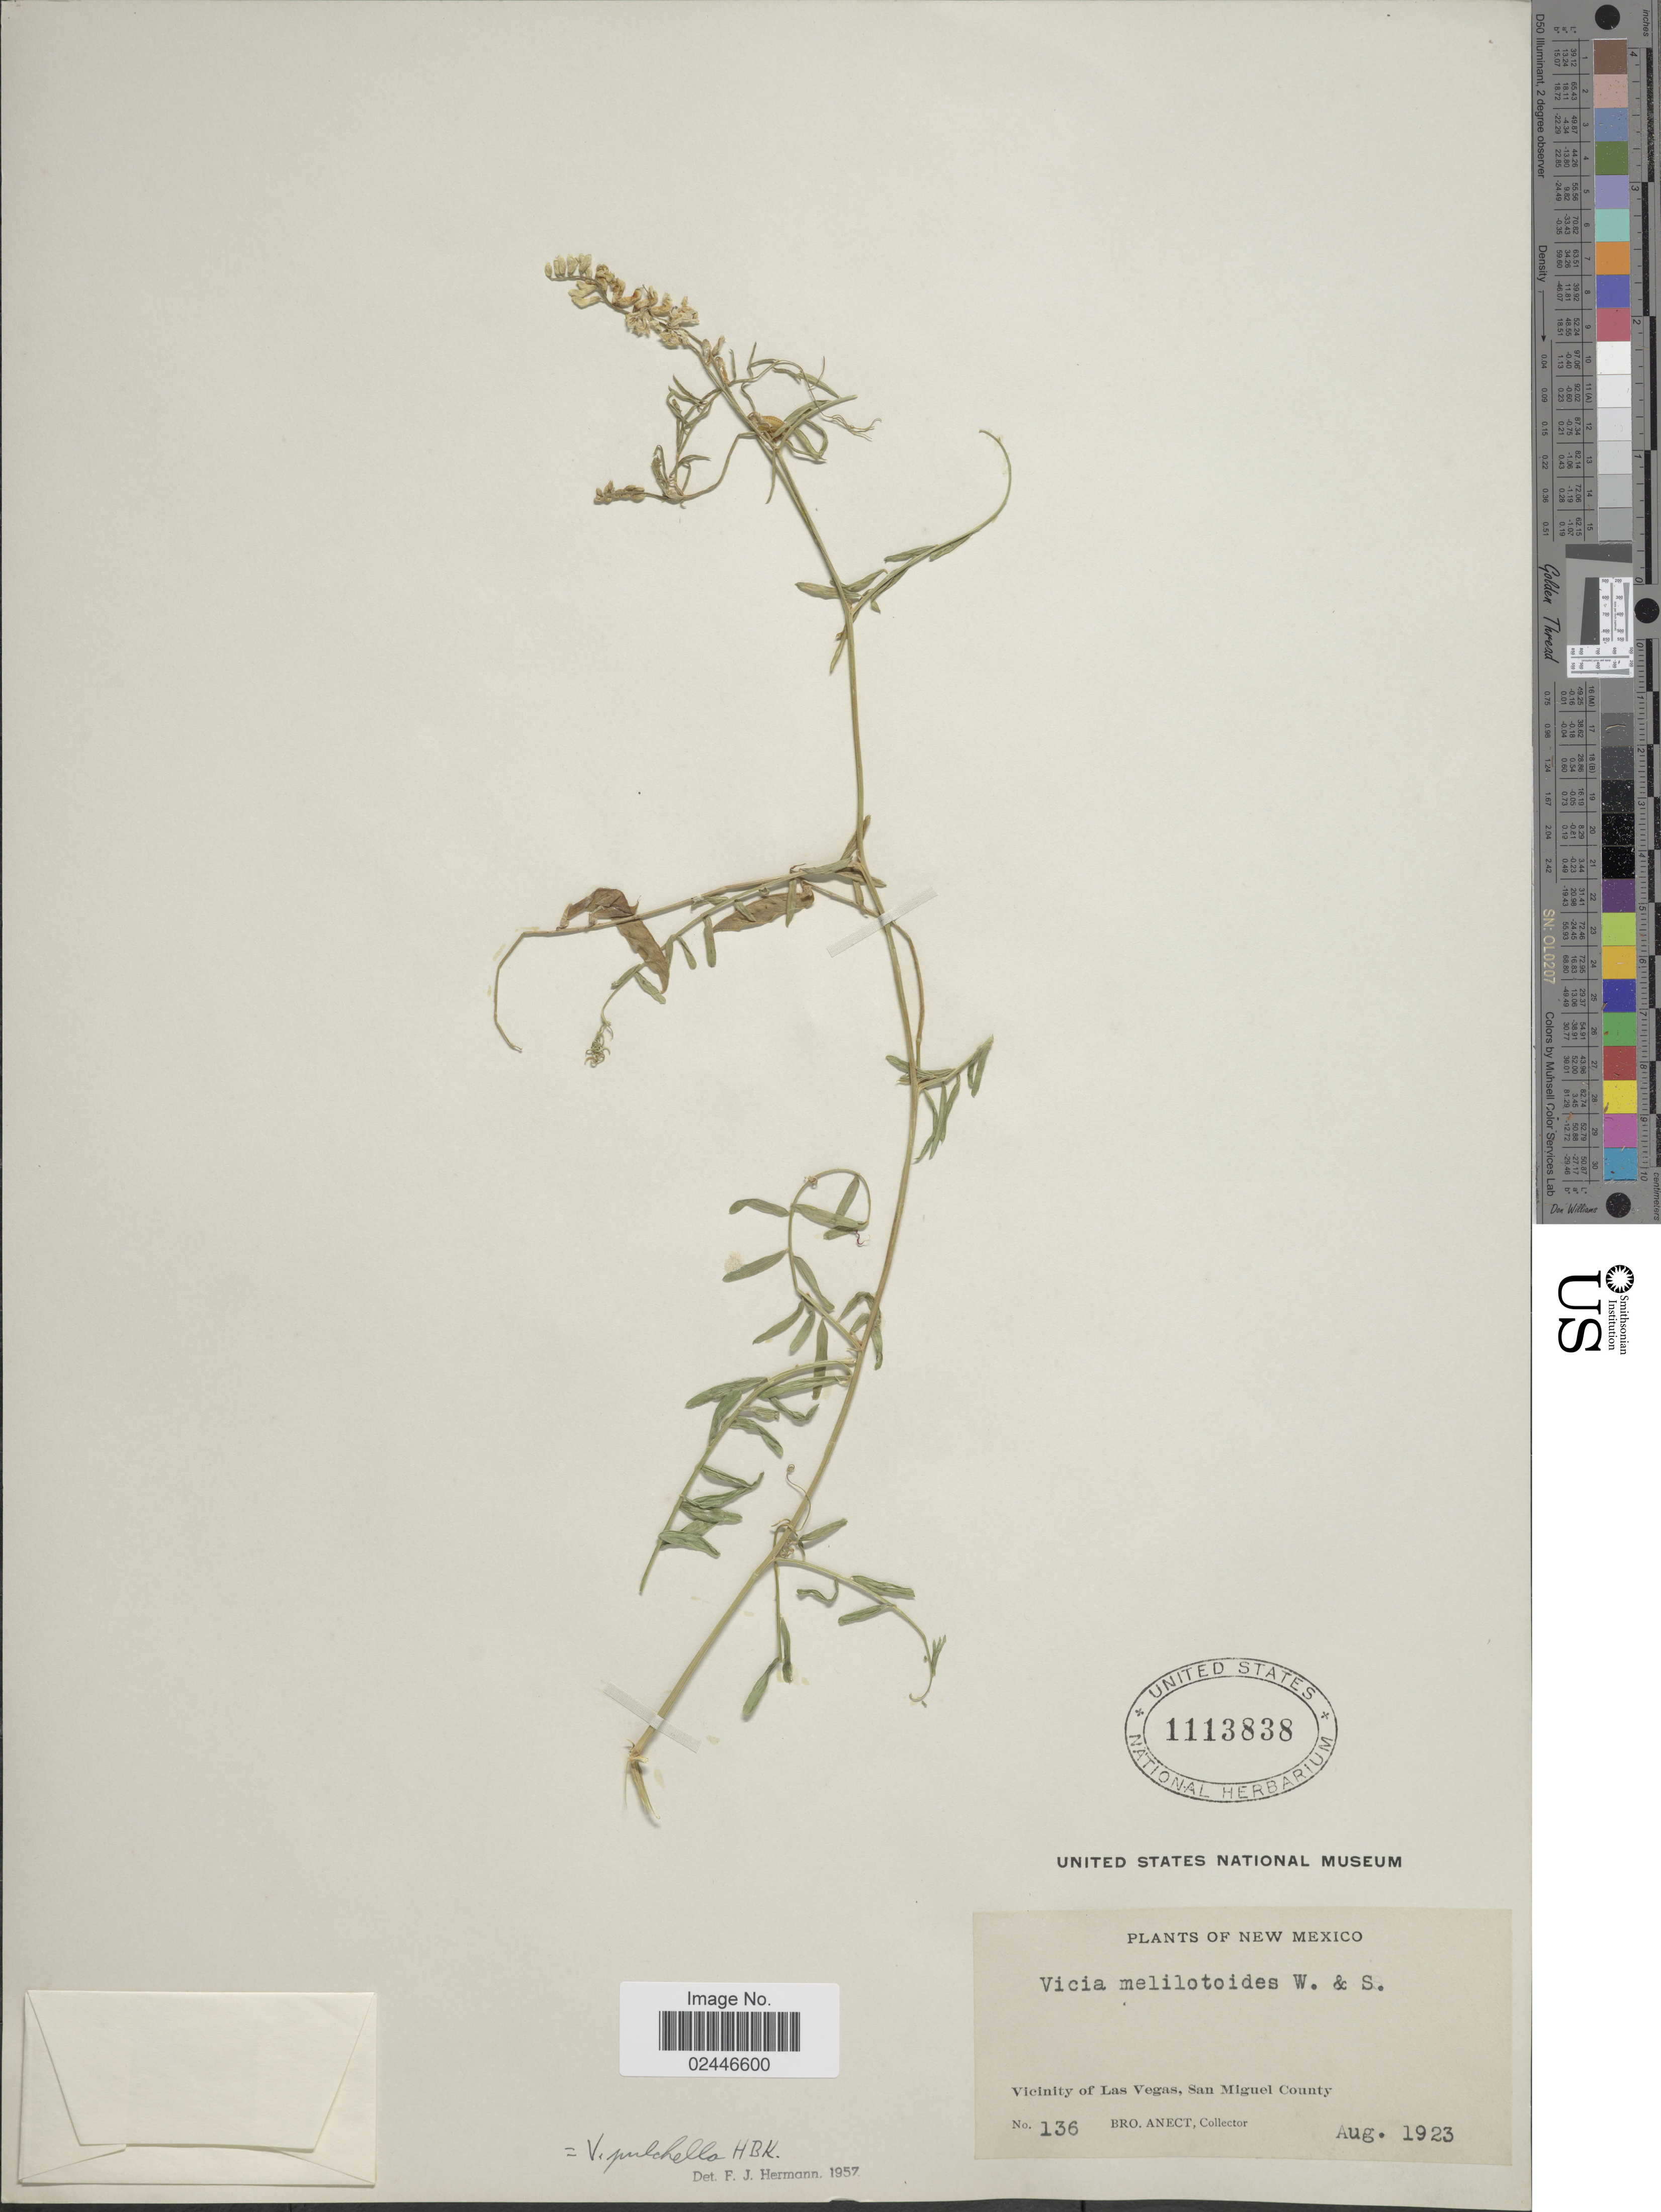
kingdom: Plantae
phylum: Tracheophyta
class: Magnoliopsida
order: Fabales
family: Fabaceae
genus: Vicia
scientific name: Vicia pulchella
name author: Kunth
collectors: B. Anect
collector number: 136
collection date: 1923-08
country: United States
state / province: New Mexico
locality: Vicinity of Las Vegas, San Miguel County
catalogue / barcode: US 1113838